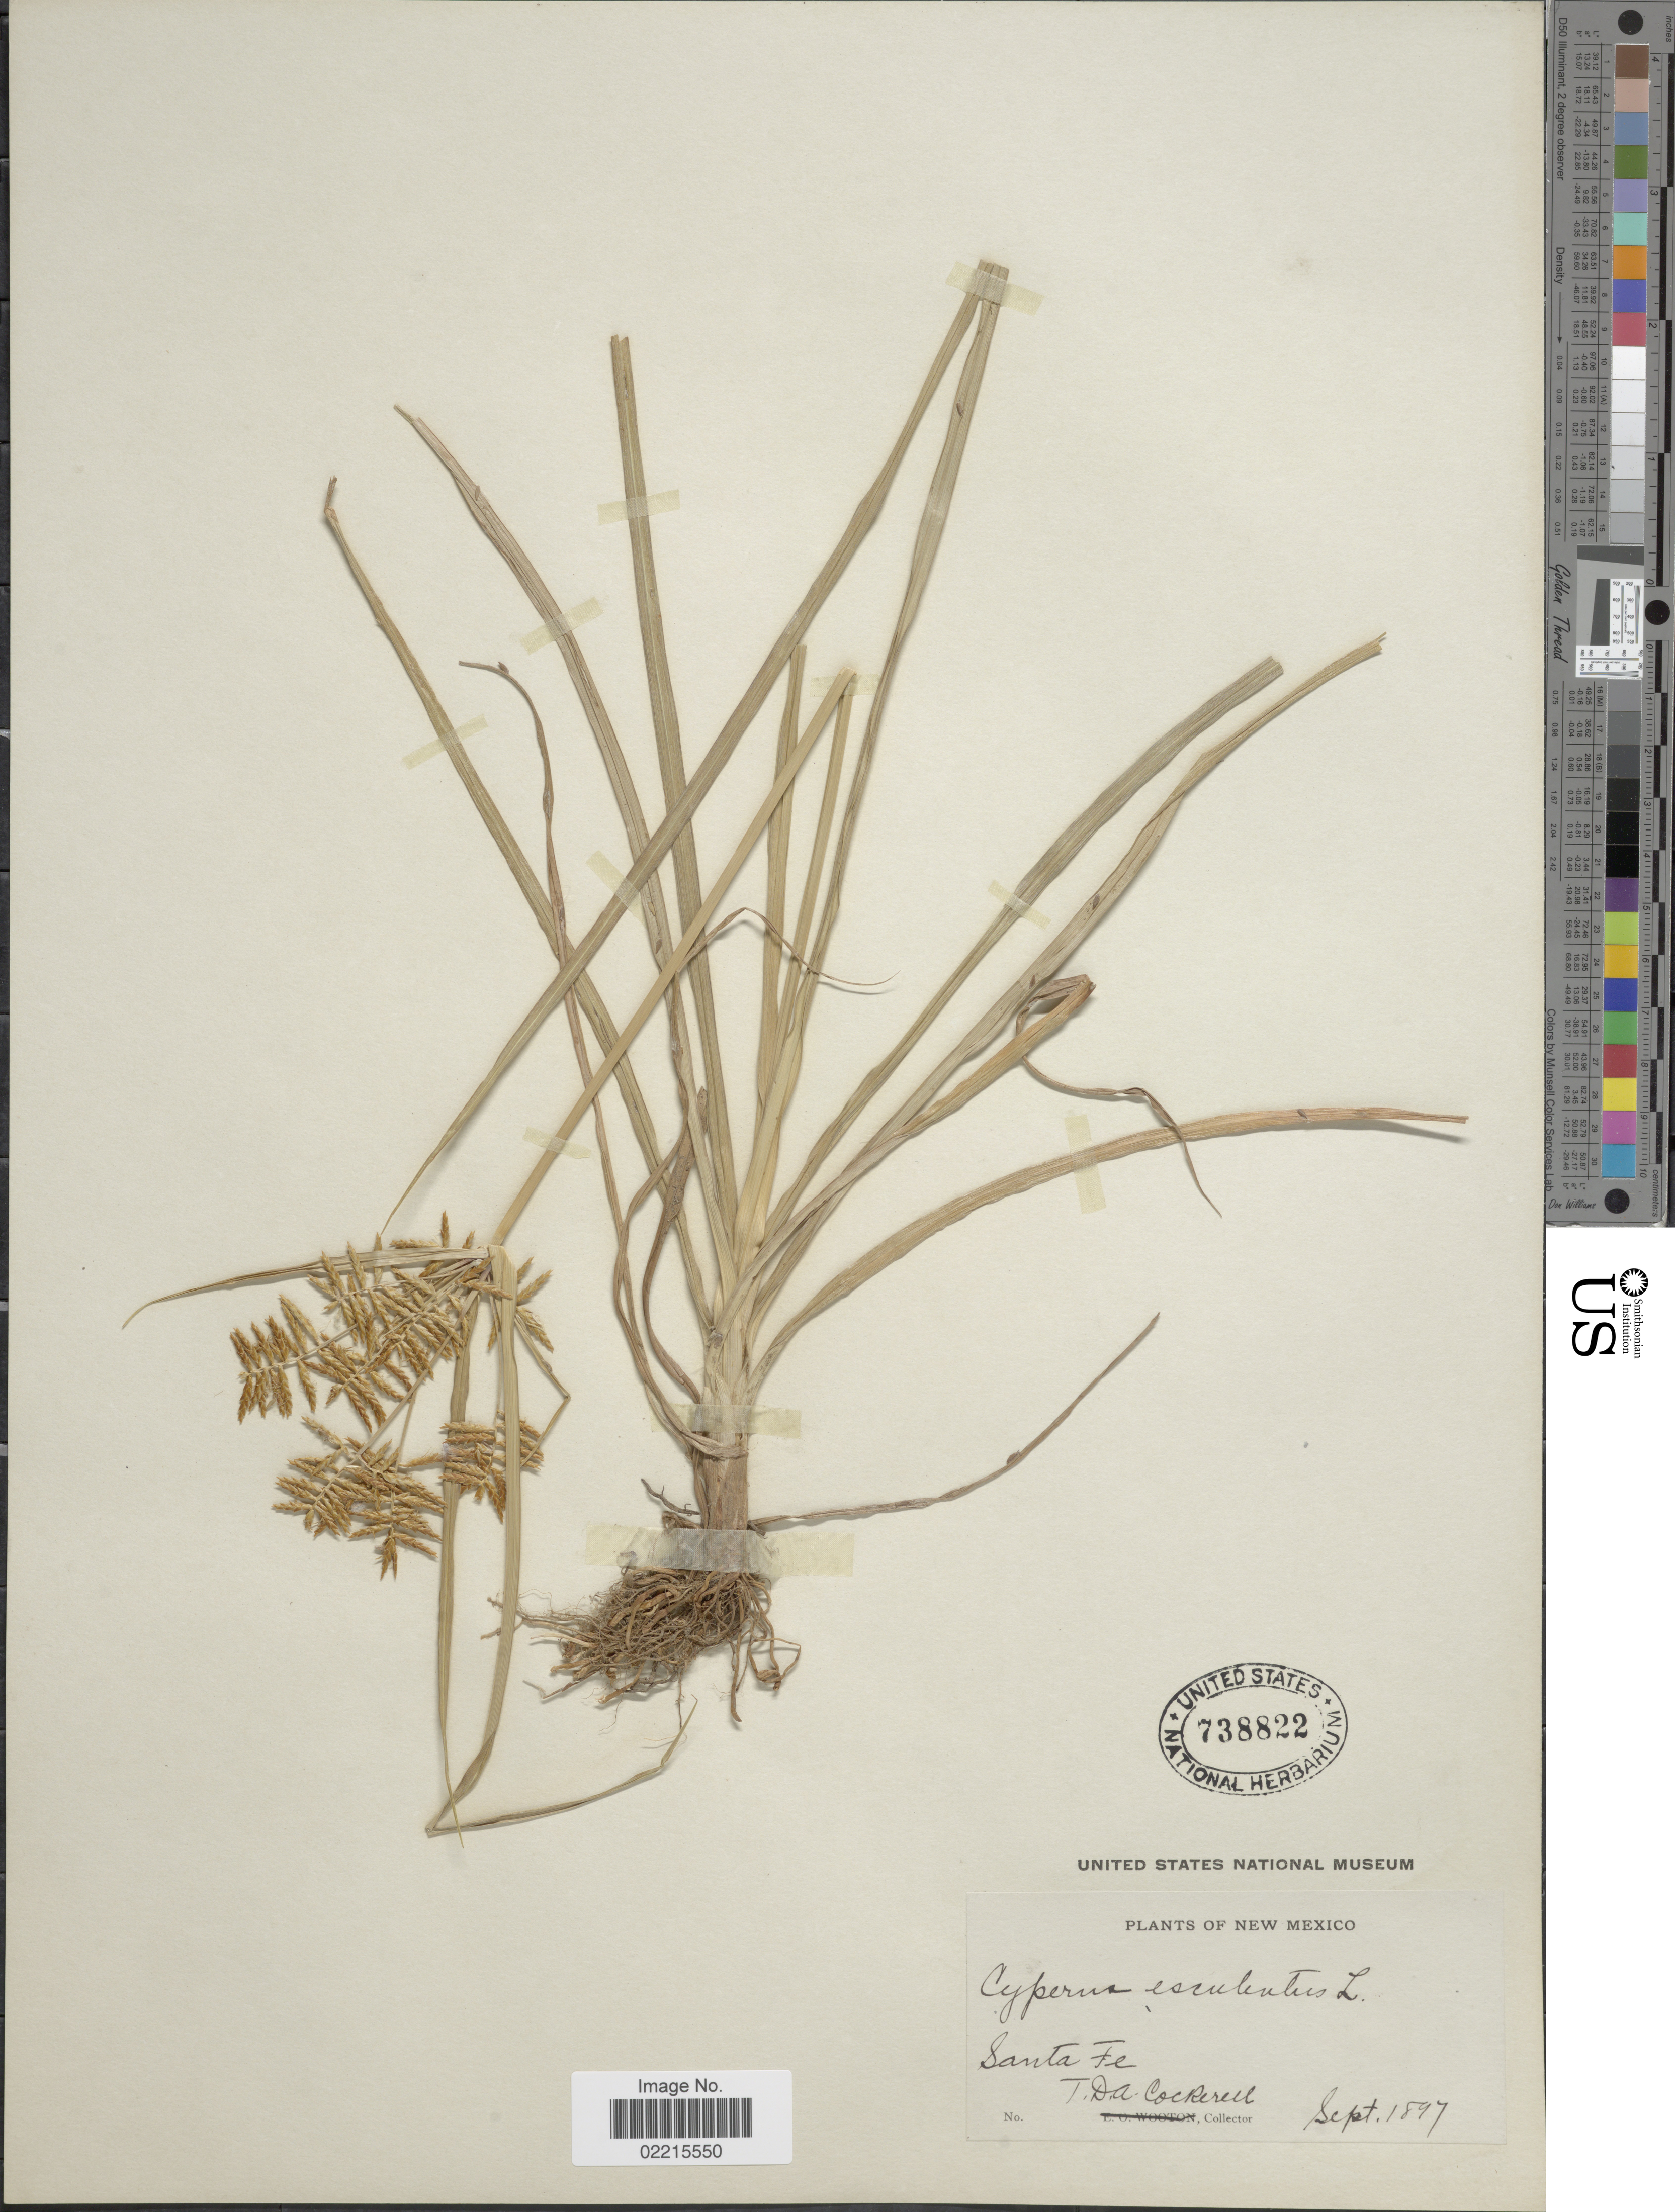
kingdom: Plantae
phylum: Tracheophyta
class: Liliopsida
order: Poales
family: Cyperaceae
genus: Cyperus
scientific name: Cyperus esculentus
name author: L.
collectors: T. Cockerell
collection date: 1897-09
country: United States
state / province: New Mexico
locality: Santa Fe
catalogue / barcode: US 738822